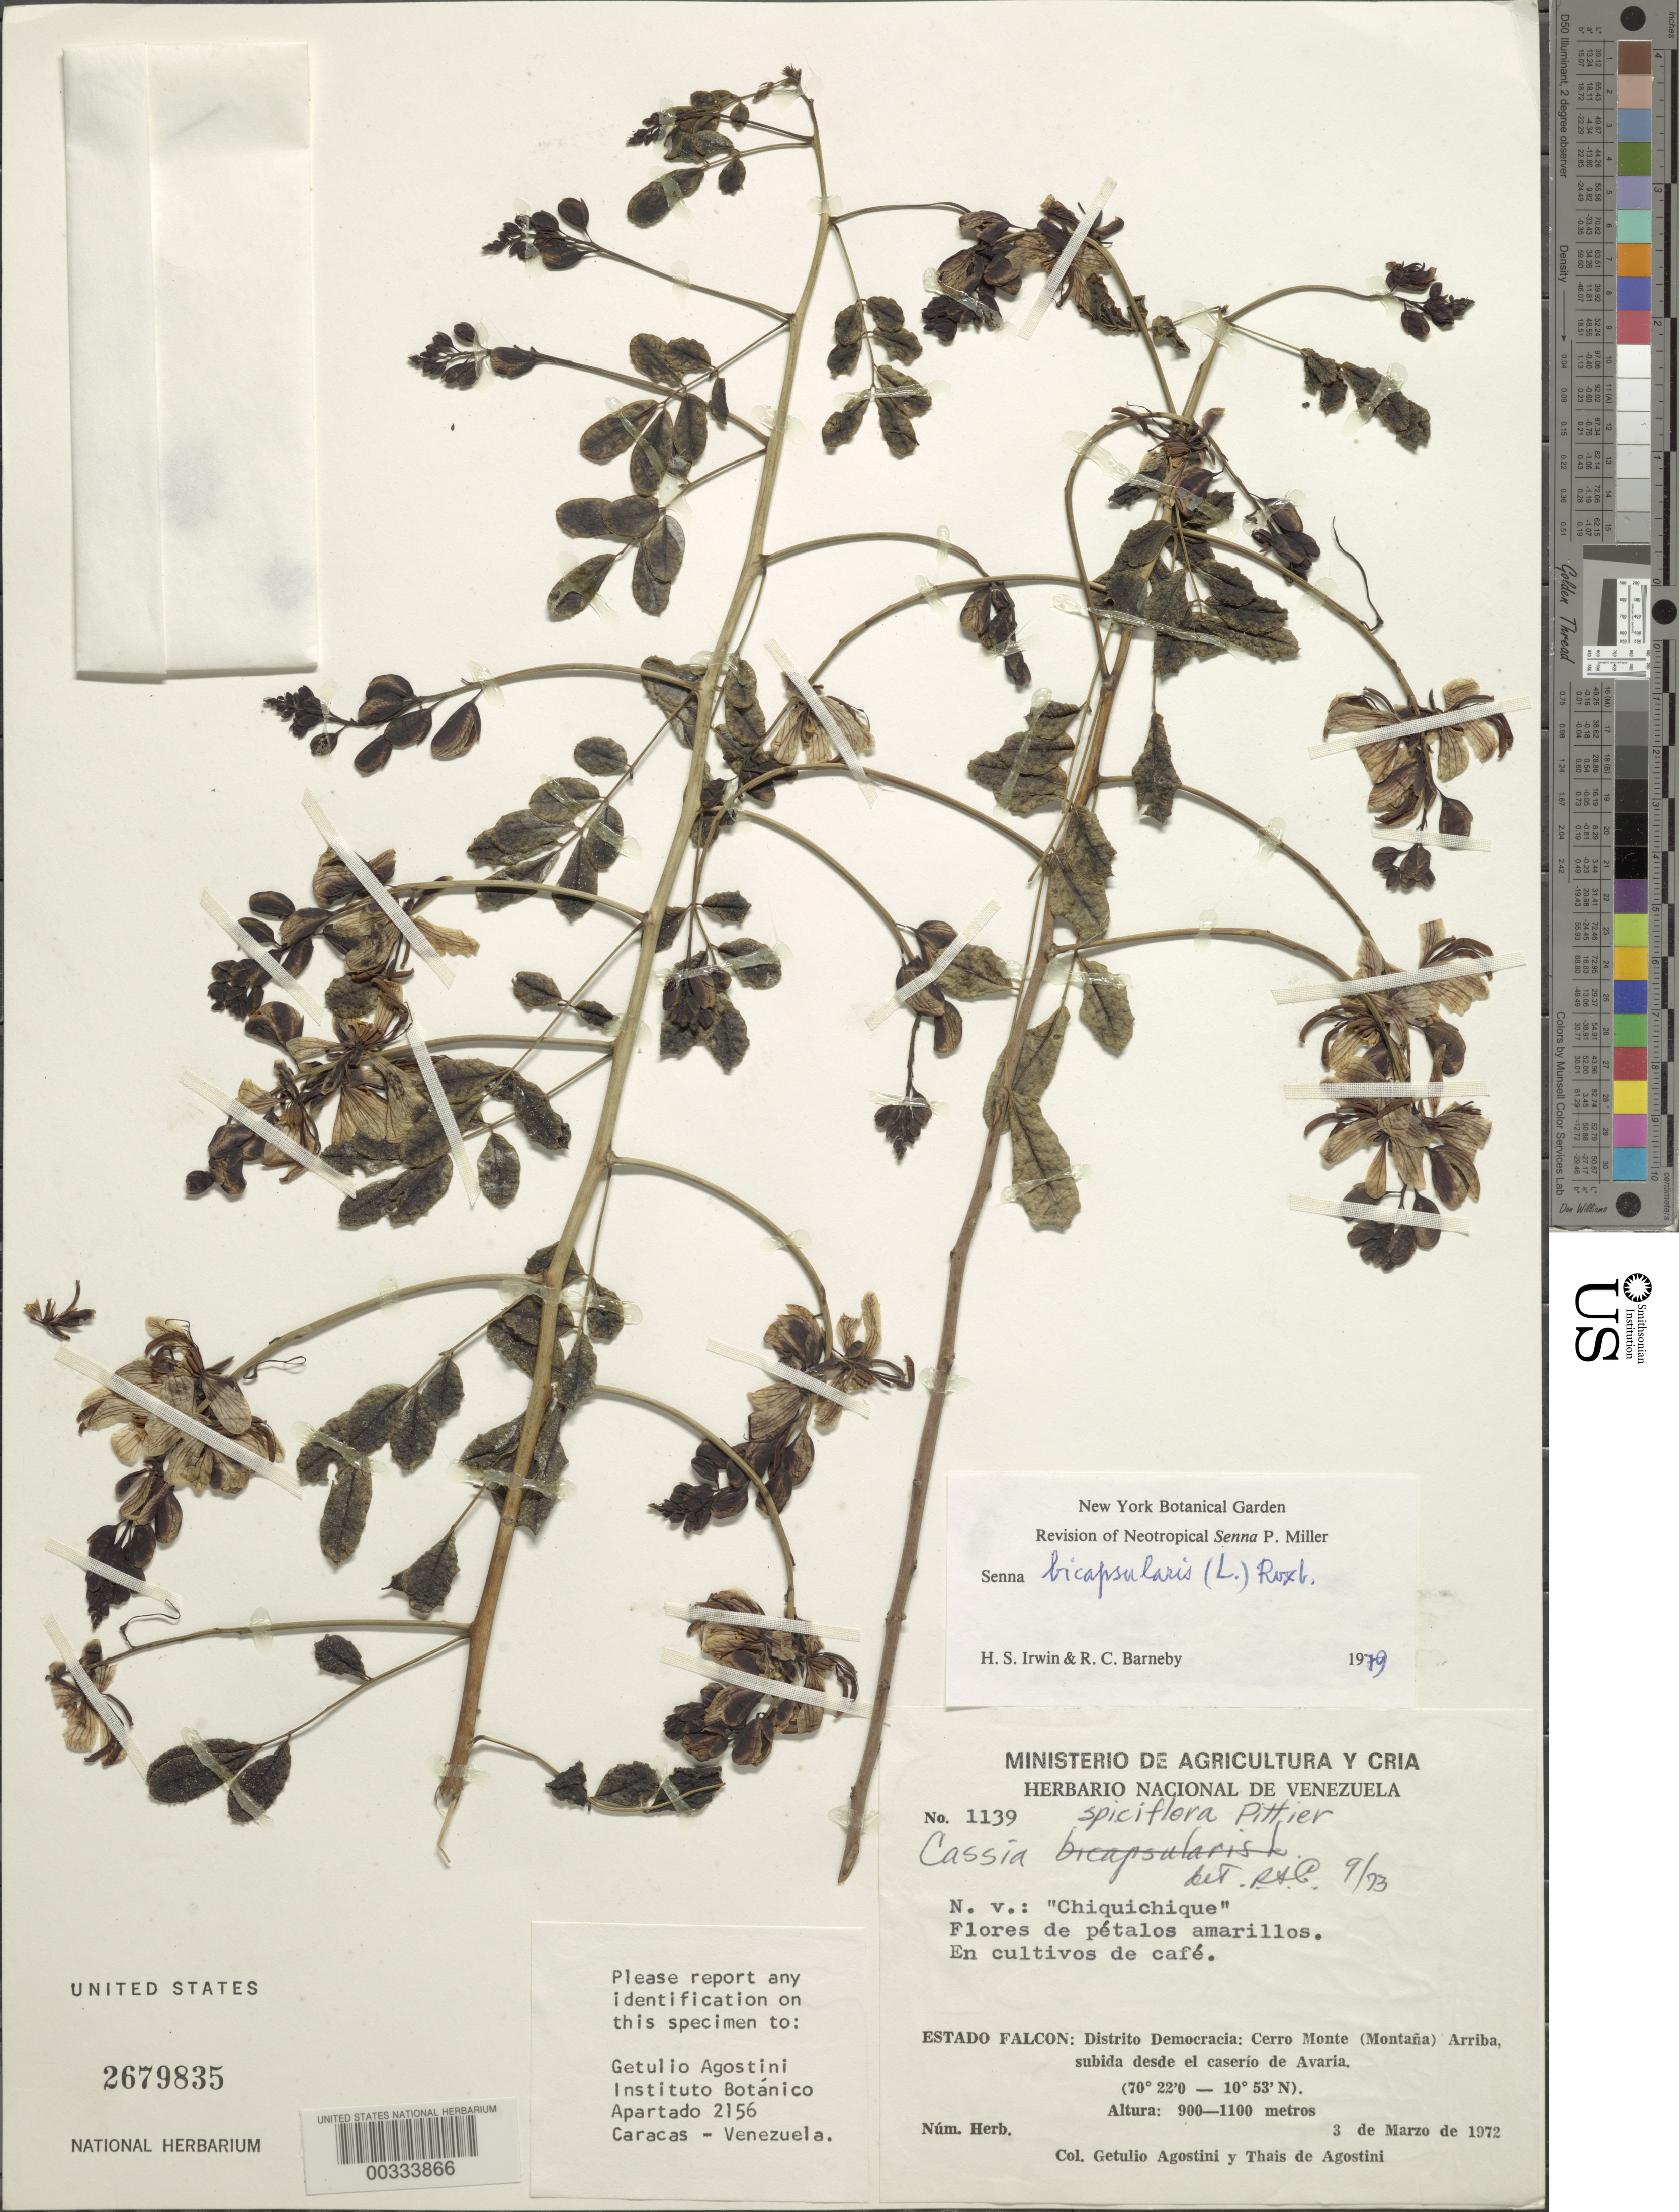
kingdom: Plantae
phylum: Tracheophyta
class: Magnoliopsida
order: Fabales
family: Fabaceae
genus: Senna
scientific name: Senna bicapsularis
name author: (L.) Roxb.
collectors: G. Agostini & T. Agostini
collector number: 1139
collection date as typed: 03 Mar 1972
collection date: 1972-03-03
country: Venezuela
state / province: Falcon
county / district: Democracia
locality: Cerro monte (montana)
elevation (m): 900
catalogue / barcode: US 2679835